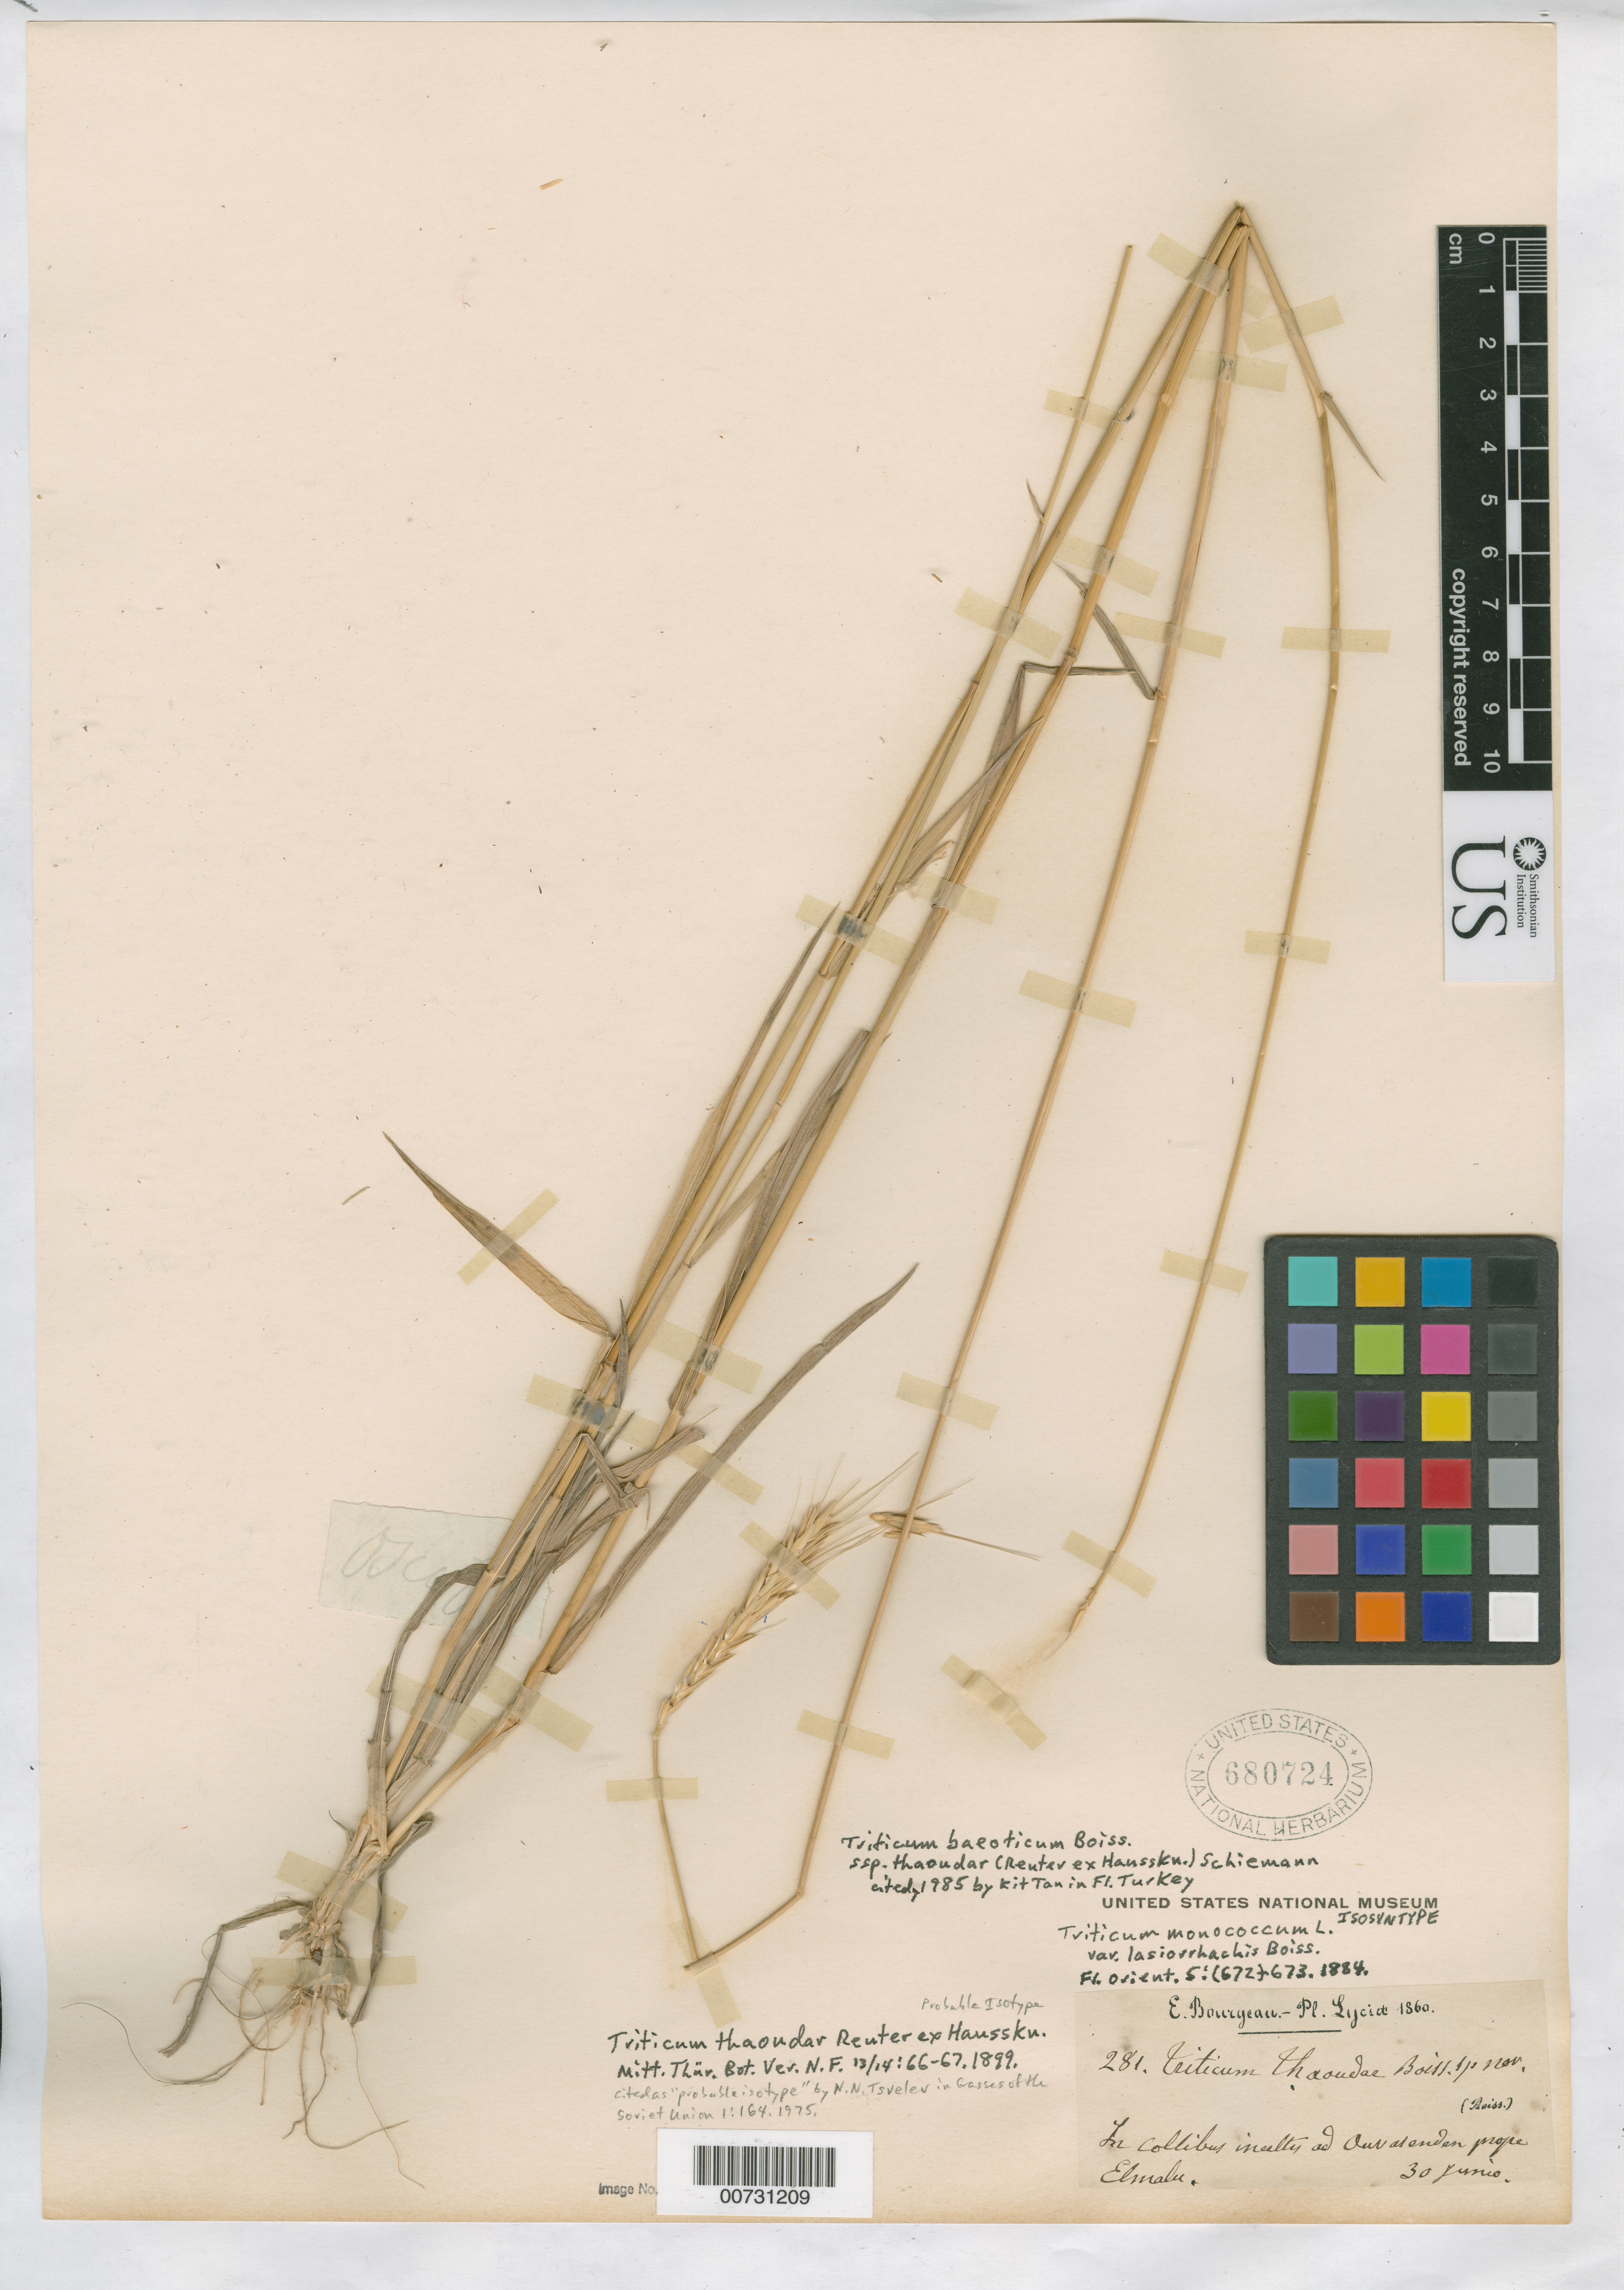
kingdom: Plantae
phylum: Tracheophyta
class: Liliopsida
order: Poales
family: Poaceae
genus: Triticum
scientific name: Triticum monococcum var. lasiorrhachis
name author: Boiss.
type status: Isosyntype; Possible Isotype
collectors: E. Bourgeau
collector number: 281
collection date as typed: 30 Jun 1860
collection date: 1860-06-30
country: Turkey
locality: Lycia, in collibus incultis ad Ourasendan, prope Elmalu.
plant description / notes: Cited 1985 by Kit Tan in Fl. Turkey as T. baeoticum ssp. thaoudar (Reuter ex Hausskn.) Schiemann; Also a possible isotype of Triticum thaoudar Reuter ex Hausskn.; Cited as "probable isotype" by N.N. Tsvelev, 1975, Grasses Soviet Union 1: 164.; Also an isosyntype of Triticum monococcum var. lasiorrhachis Boiss.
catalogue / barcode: US 680724